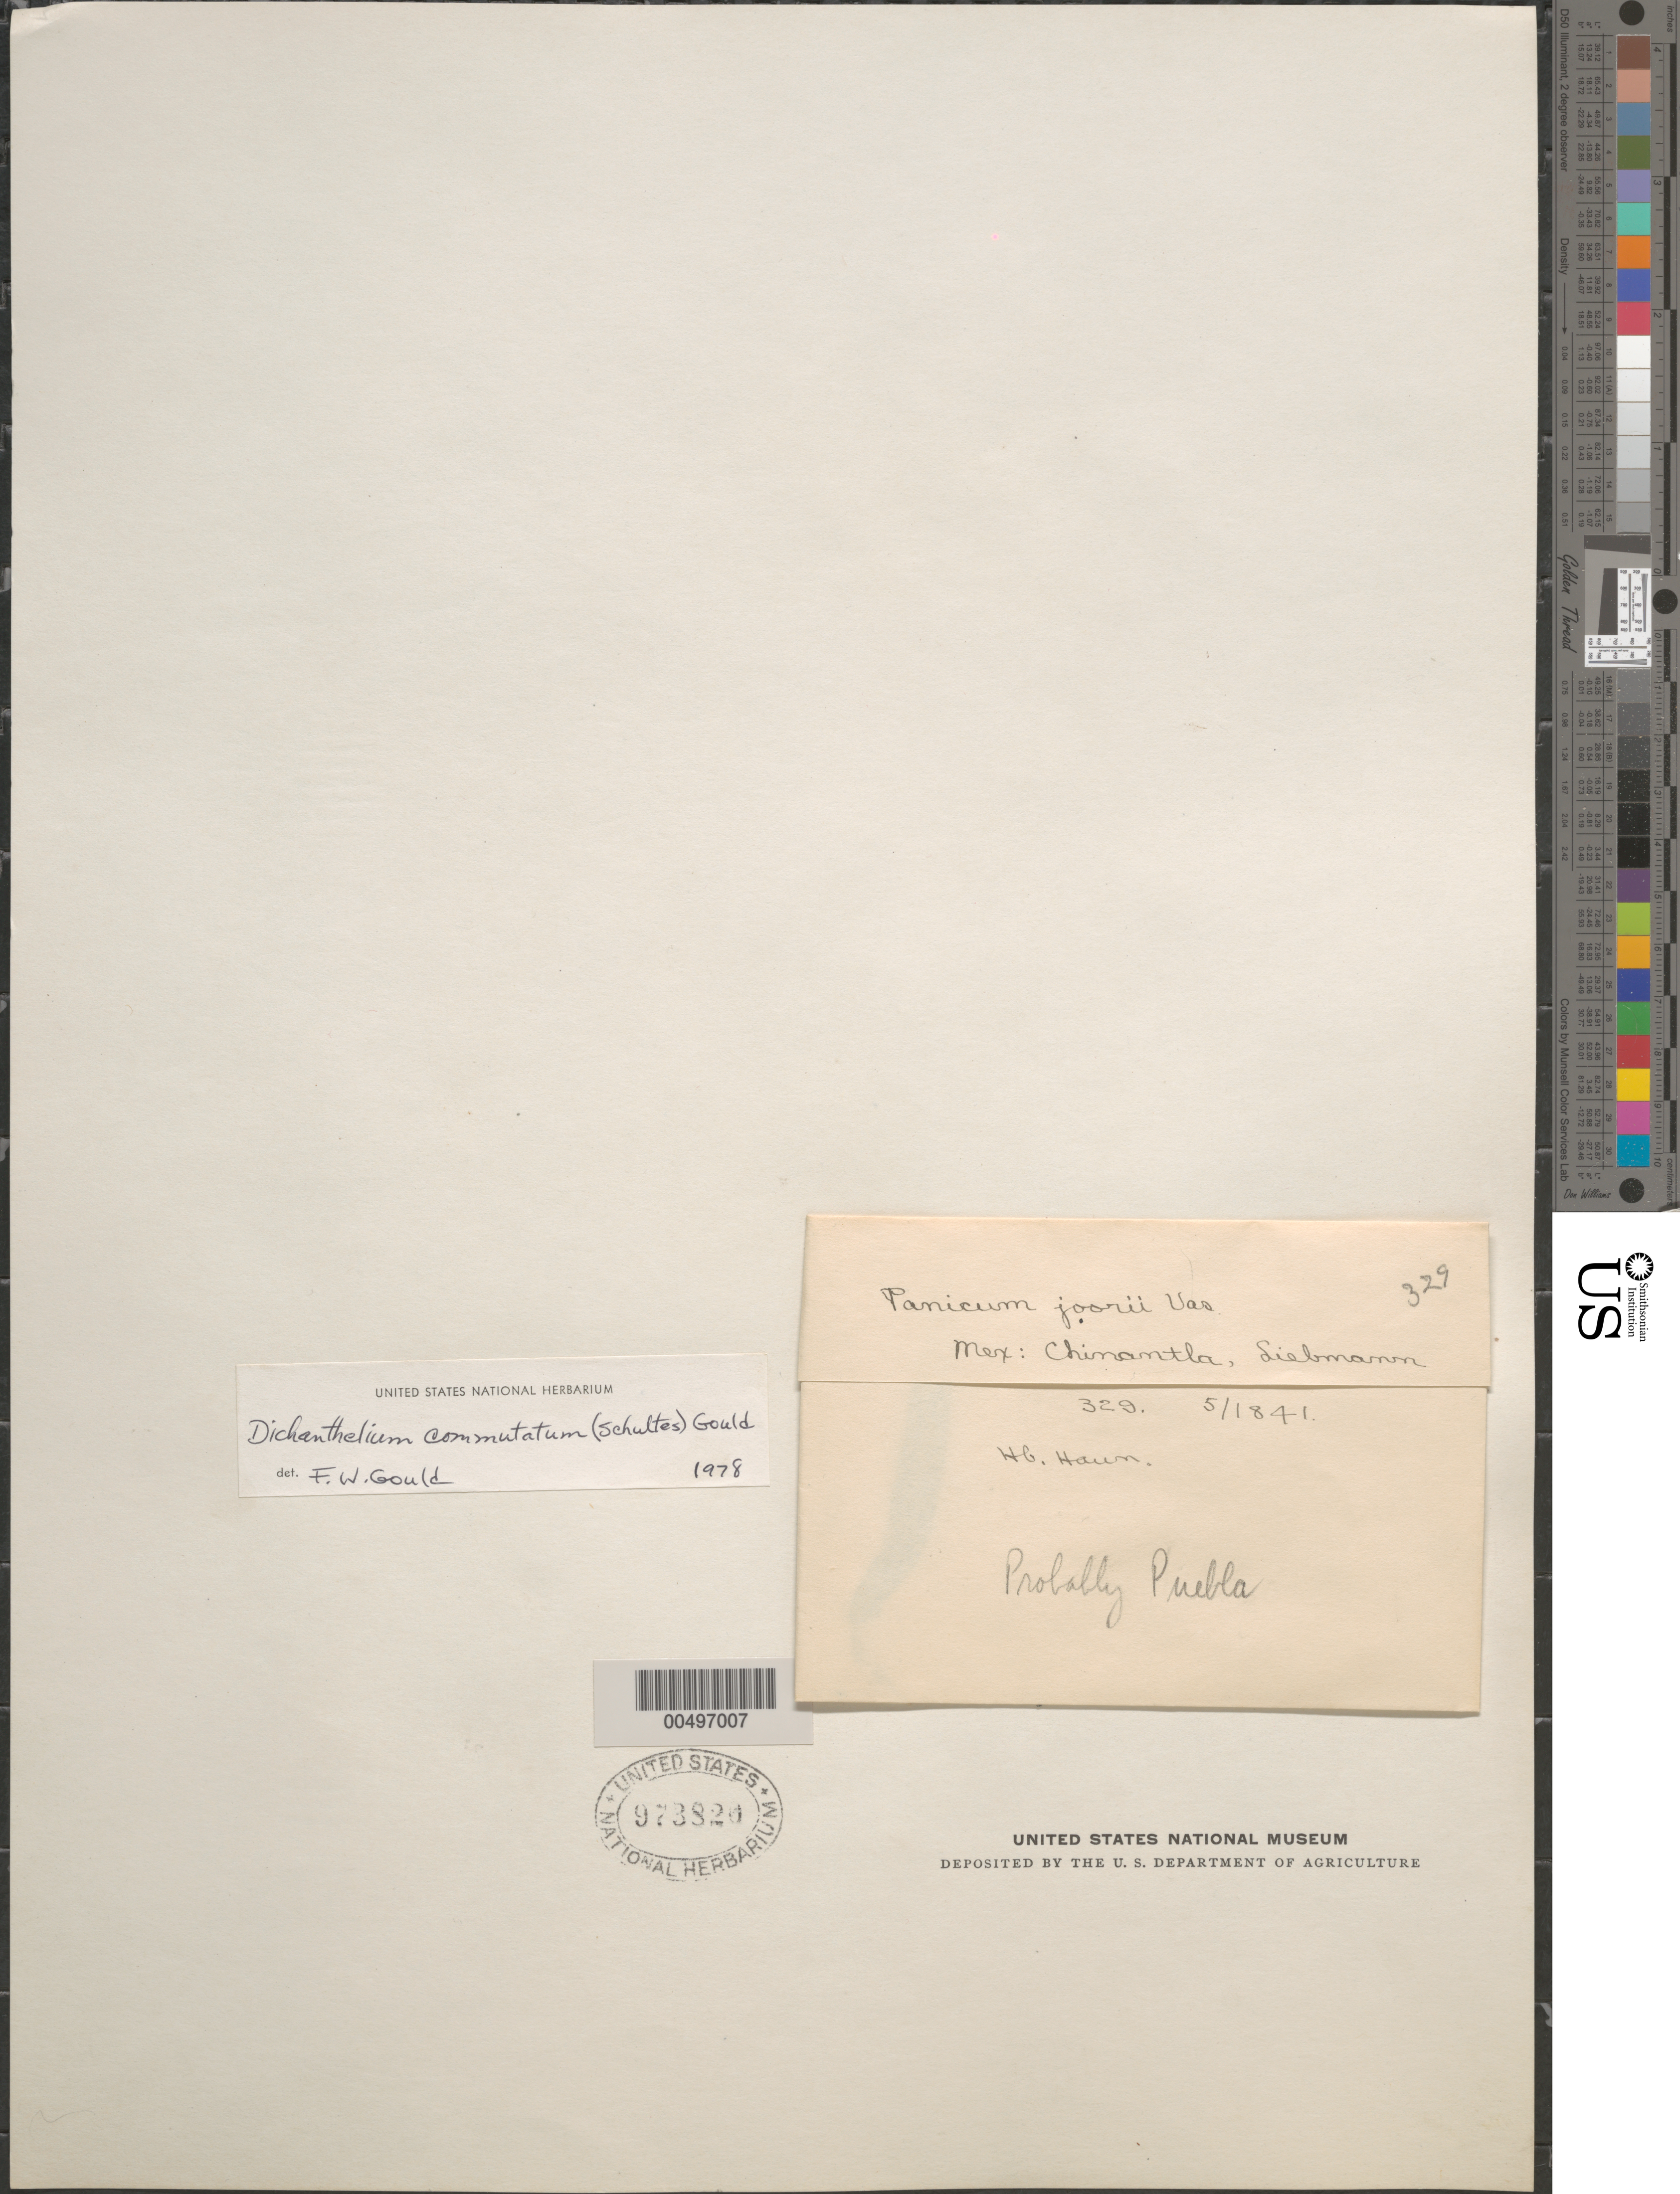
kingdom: Plantae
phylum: Tracheophyta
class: Liliopsida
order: Poales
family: Poaceae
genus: Dichanthelium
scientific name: Dichanthelium commutatum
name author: (Schult.) Gould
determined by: Gould, F. W.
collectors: F. M. Liebmann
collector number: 329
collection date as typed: May 1841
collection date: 1841-05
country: Mexico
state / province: Puebla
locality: Chinantla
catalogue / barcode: US 973820